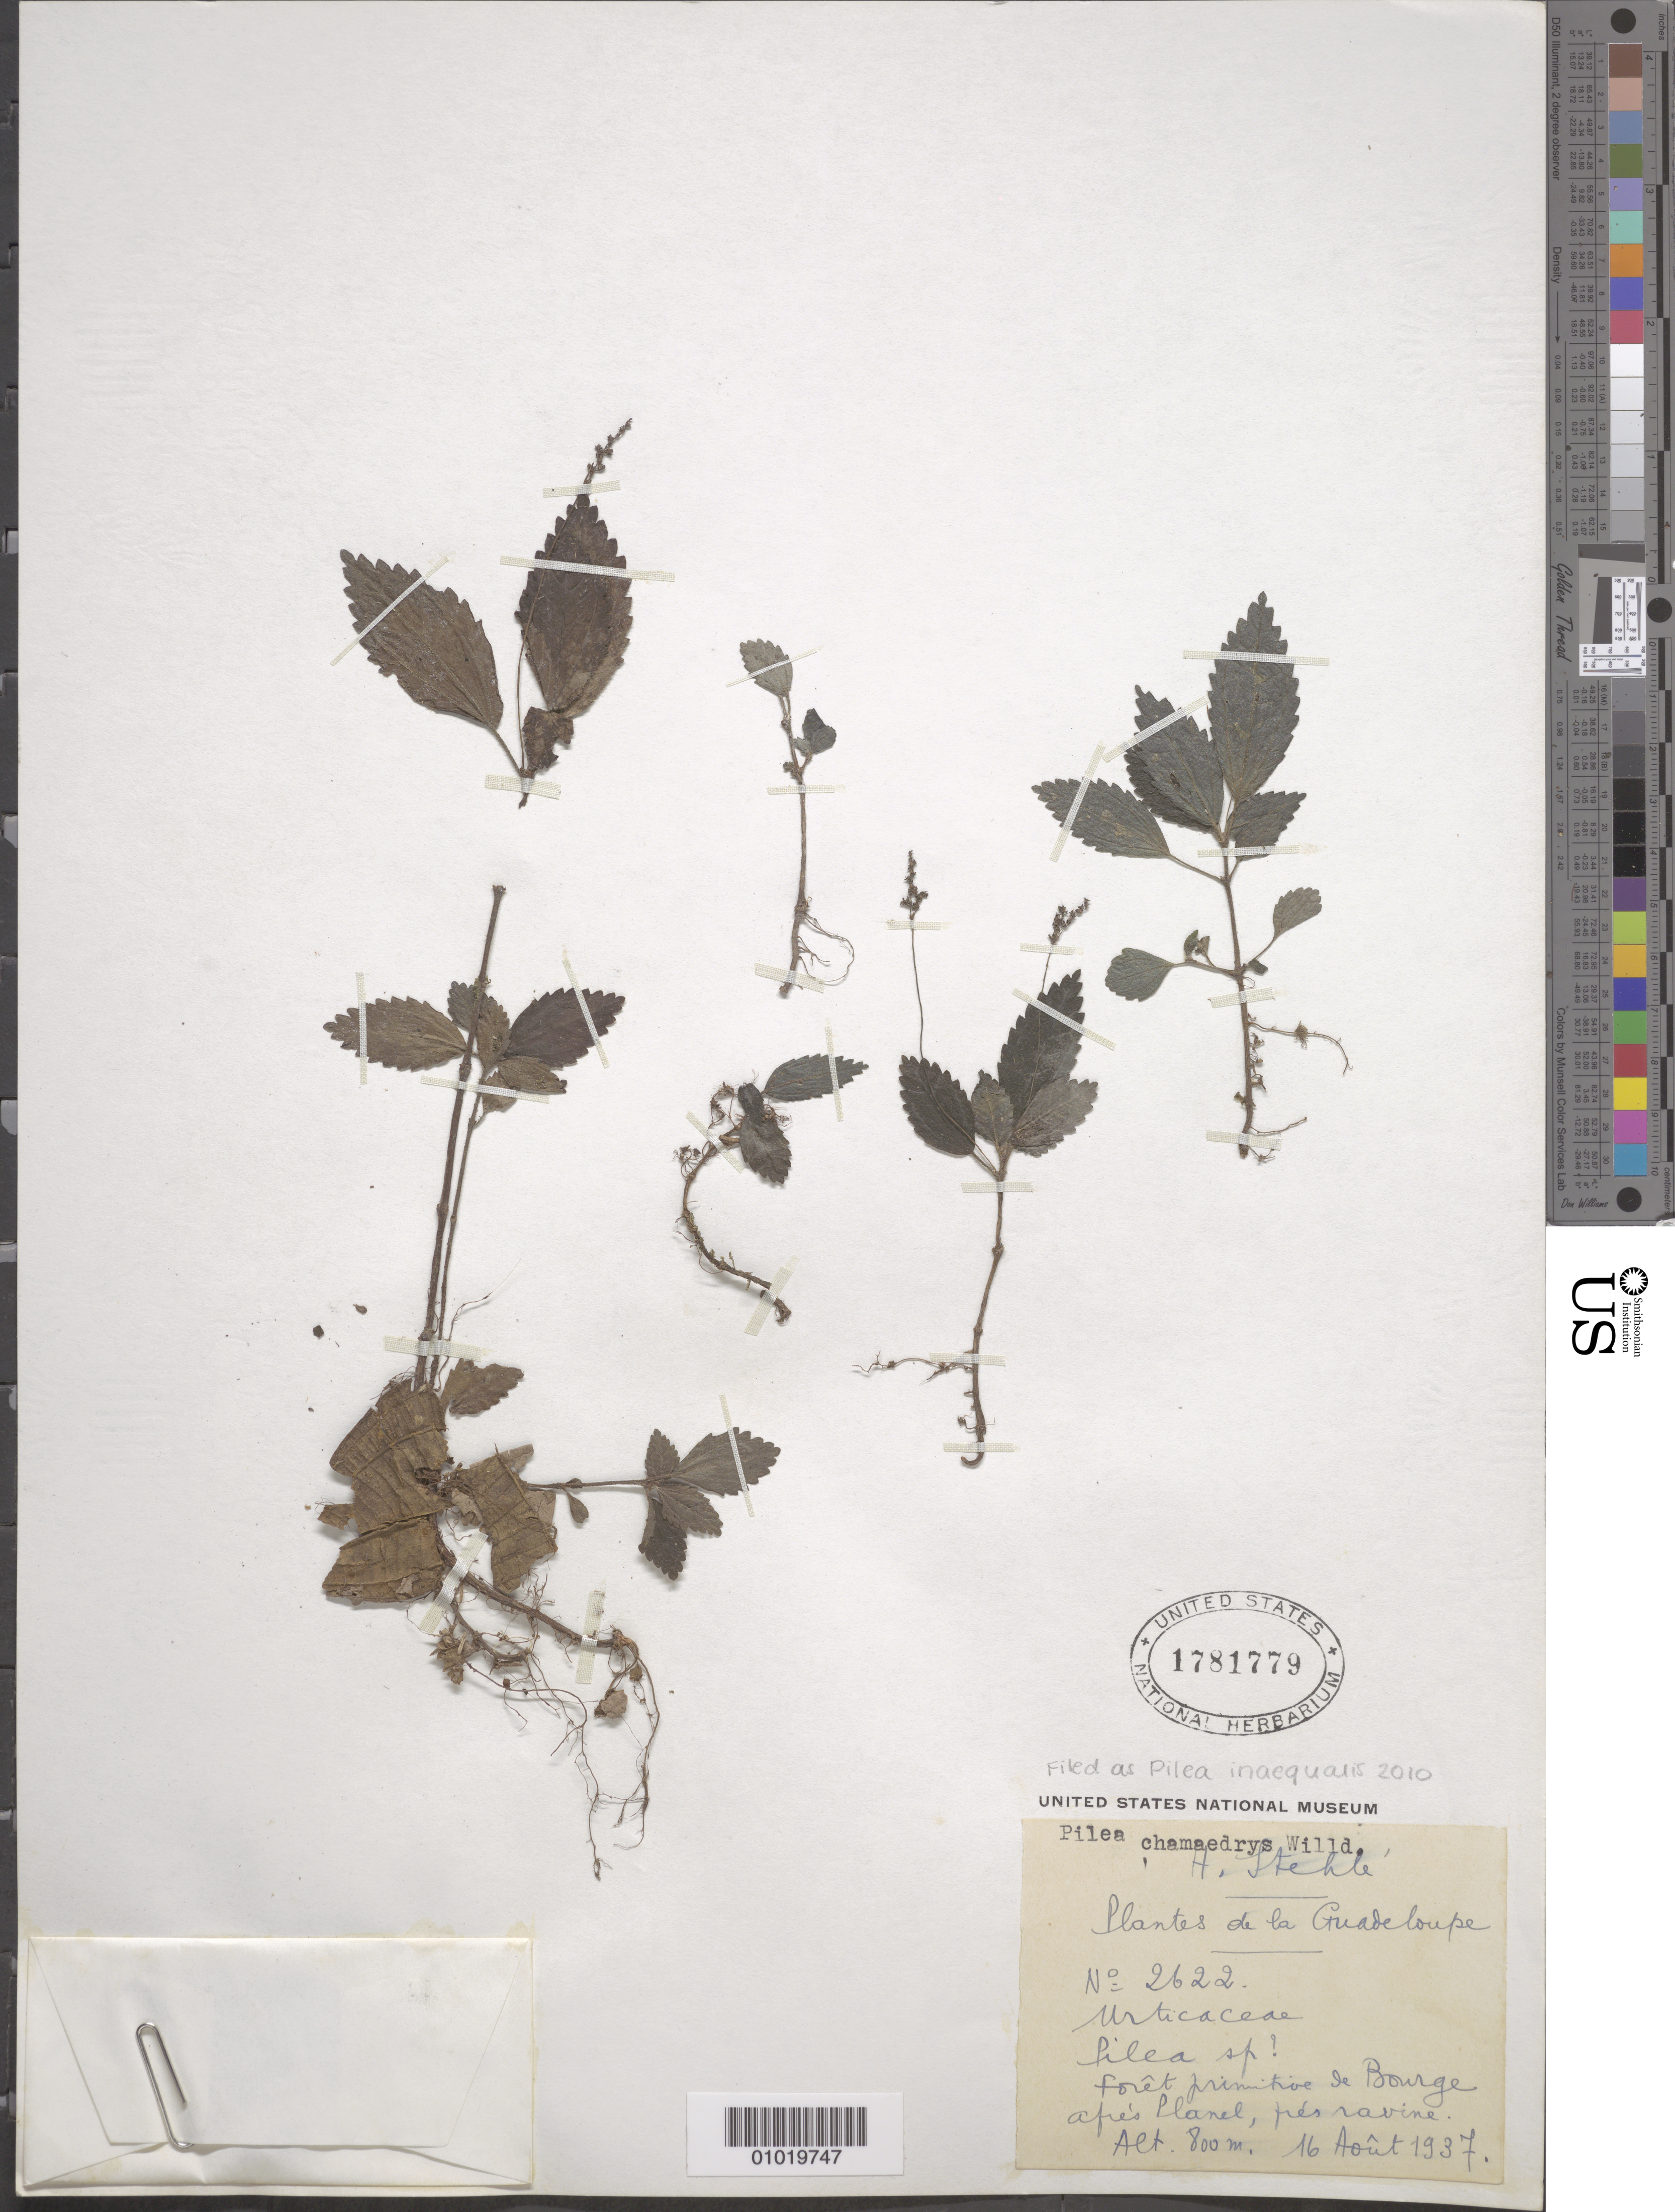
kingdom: Plantae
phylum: Tracheophyta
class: Magnoliopsida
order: Rosales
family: Urticaceae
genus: Pilea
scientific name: Pilea inaequalis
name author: (Juss. ex Poir.) Wedd.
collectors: H. Stehlé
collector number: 2622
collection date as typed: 16 Aug 1937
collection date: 1937-08-16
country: Guadeloupe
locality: Bourge de Planel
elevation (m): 800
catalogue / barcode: US 1781779